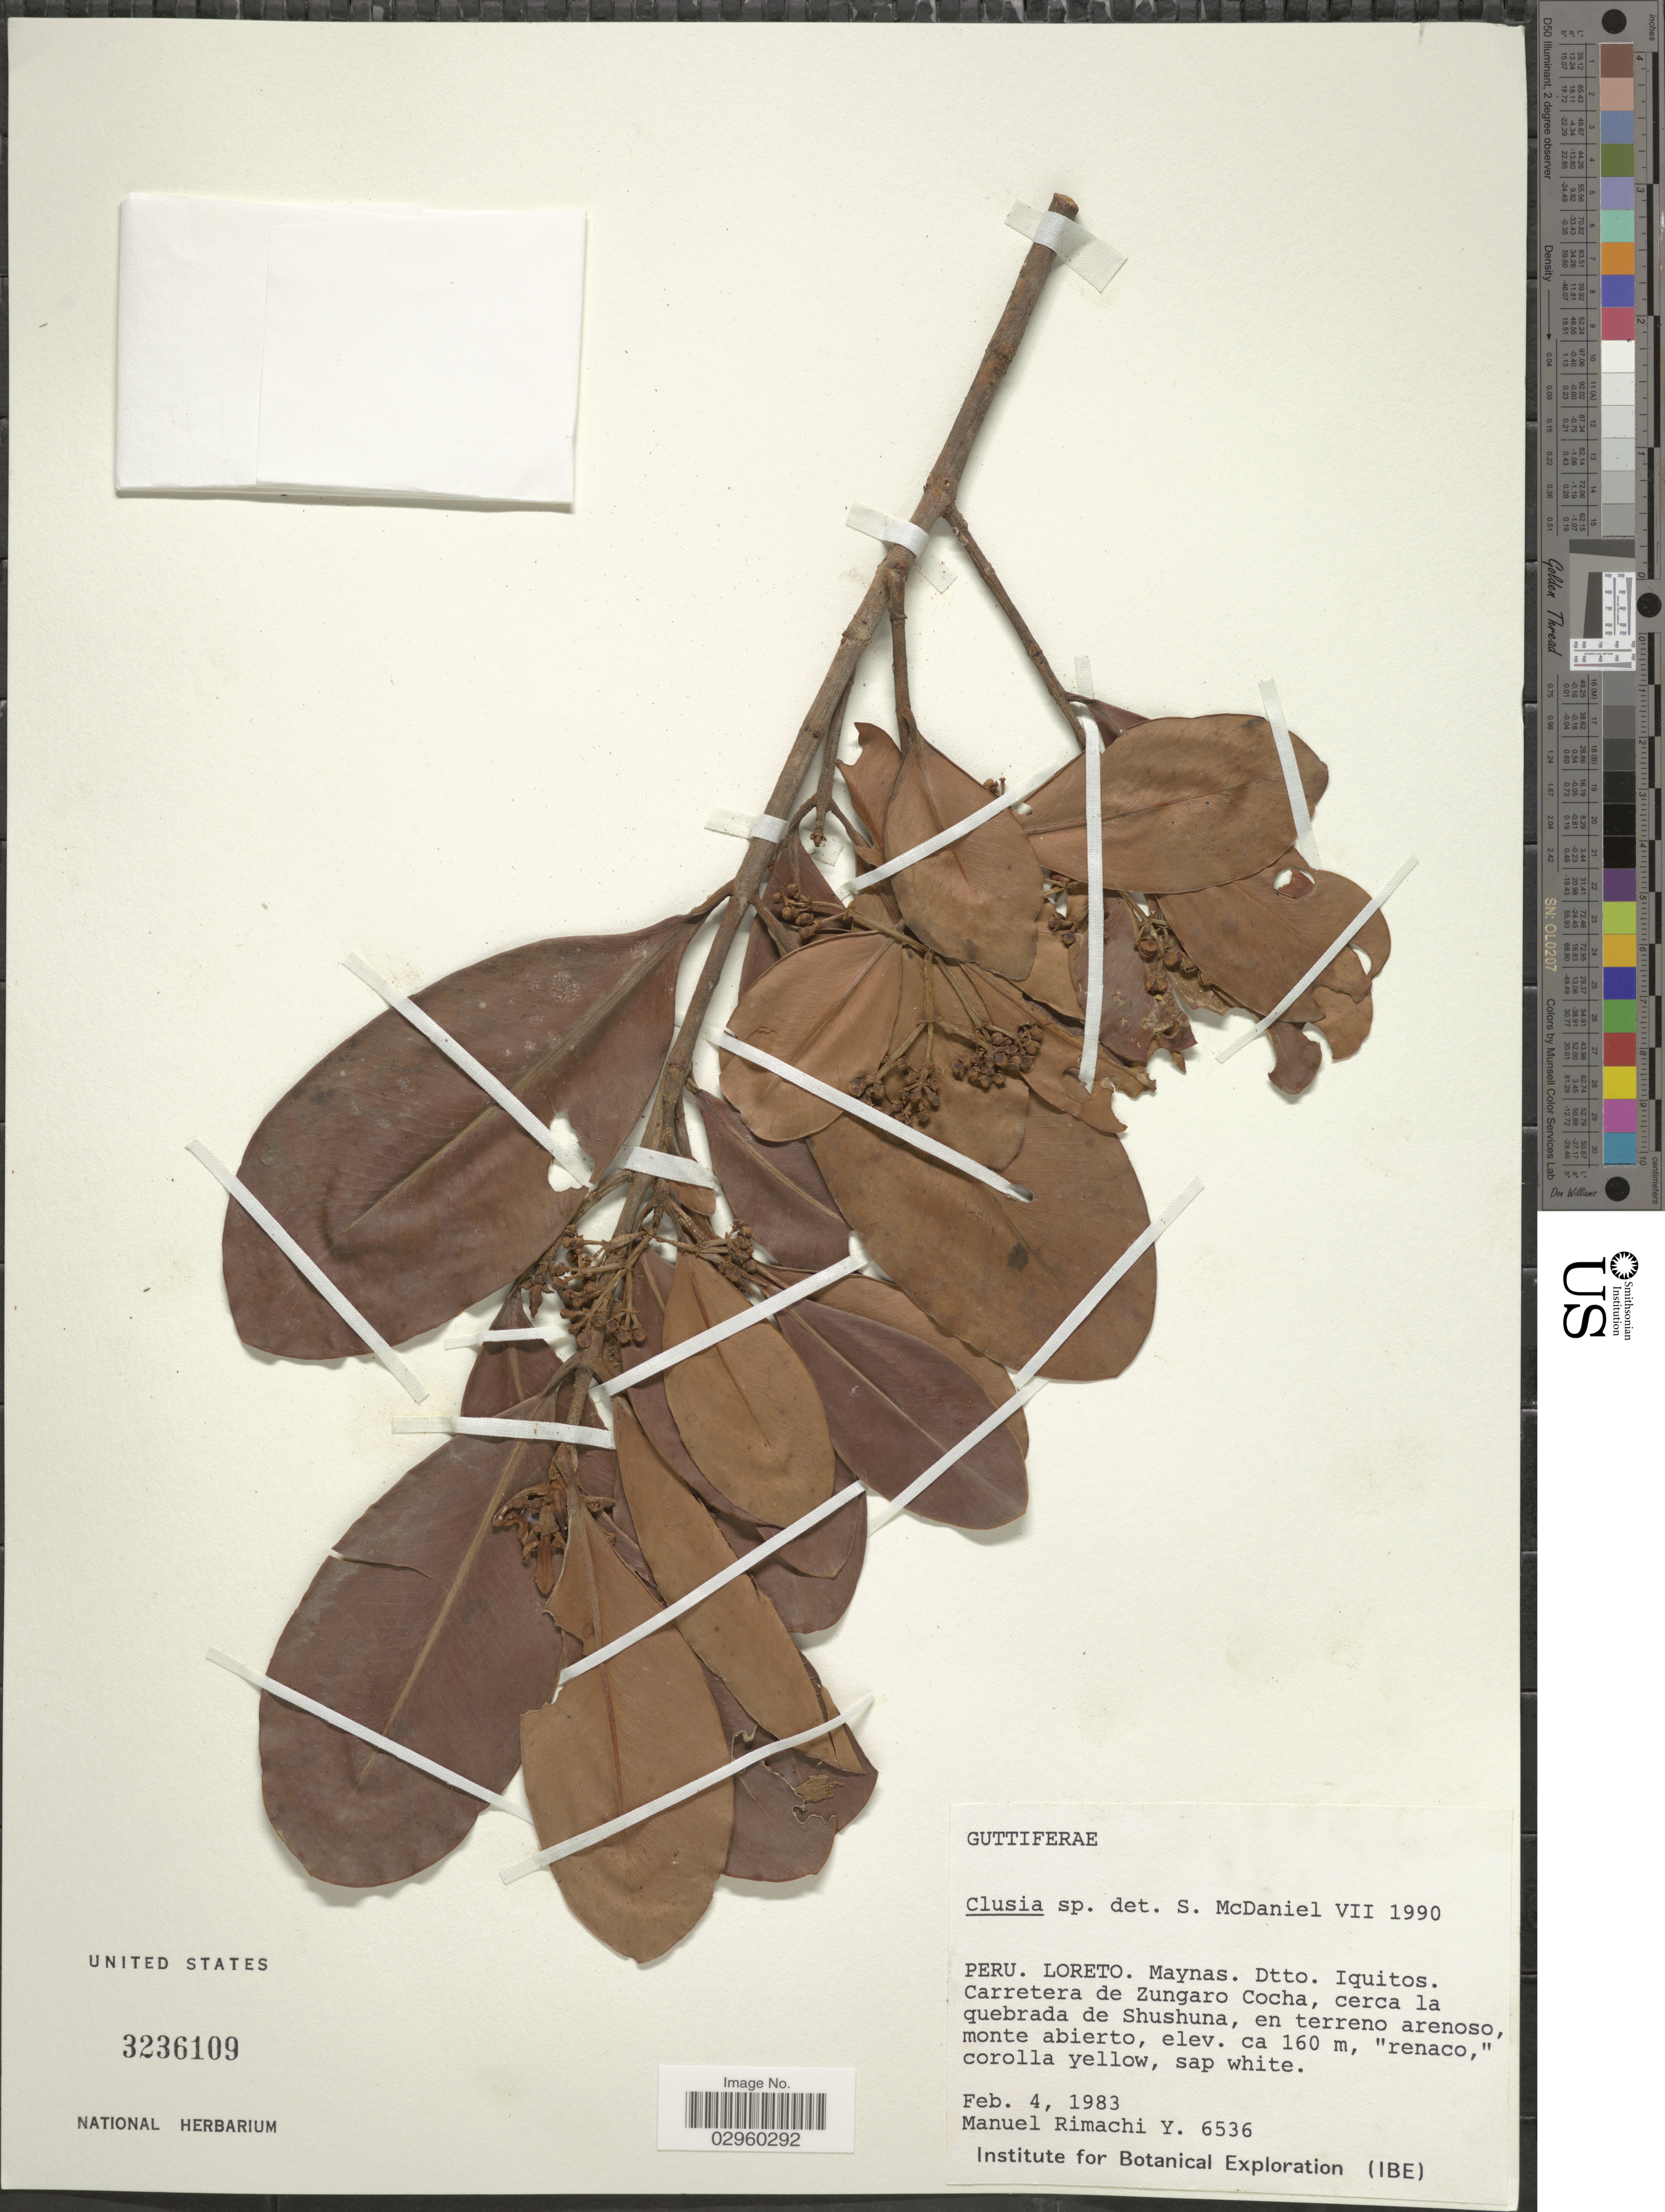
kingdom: Plantae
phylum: Tracheophyta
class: Magnoliopsida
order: Malpighiales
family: Clusiaceae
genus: Clusia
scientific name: Clusia sp.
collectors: M. Rimachi Y.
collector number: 6536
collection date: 1983-02-04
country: Peru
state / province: Loreto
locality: Maynas: Dtto. Iquitos. Carretera de Zungaro Cocha, cerca la quebrada de Shushuna.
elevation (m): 160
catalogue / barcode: US 3236109